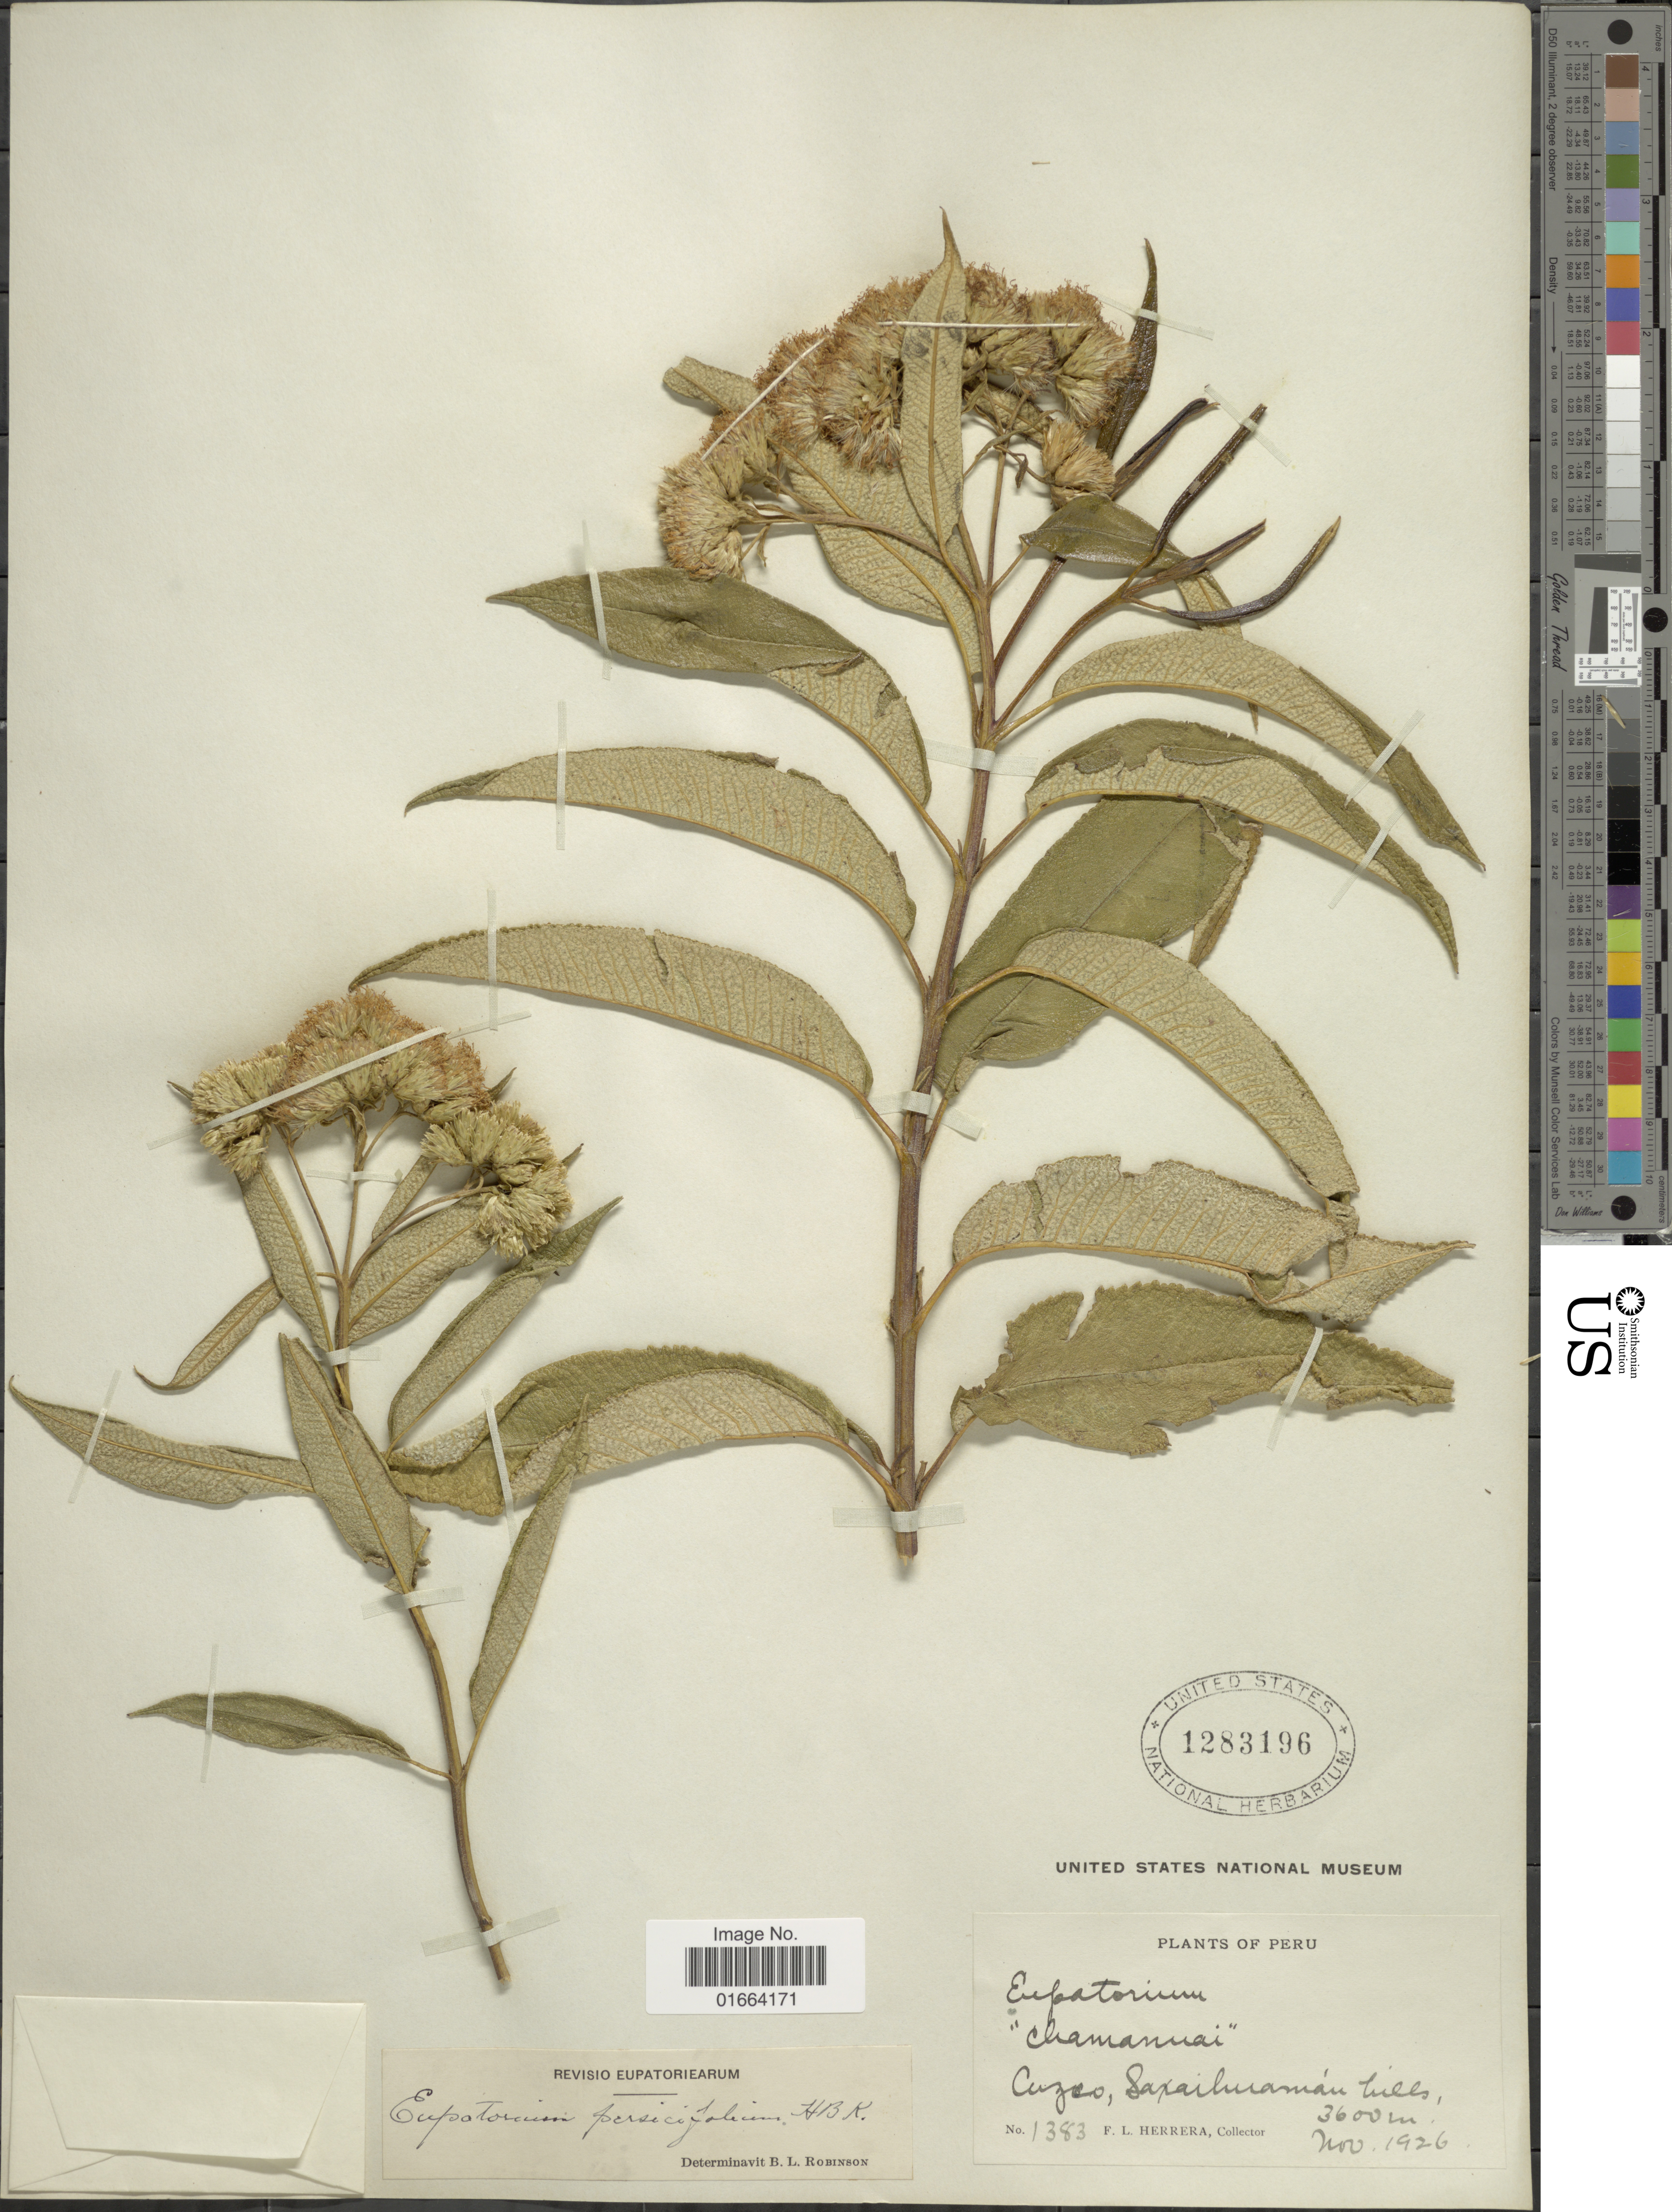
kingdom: Plantae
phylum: Tracheophyta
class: Magnoliopsida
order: Asterales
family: Asteraceae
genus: Aristeguietia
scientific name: Aristeguietia discolor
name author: (DC.) R.M. King & H. Rob.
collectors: F. L. Herrera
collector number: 1383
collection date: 1926-11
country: Peru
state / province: Cusco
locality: Saxaihuaman hills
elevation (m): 3600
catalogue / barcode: US 1283196